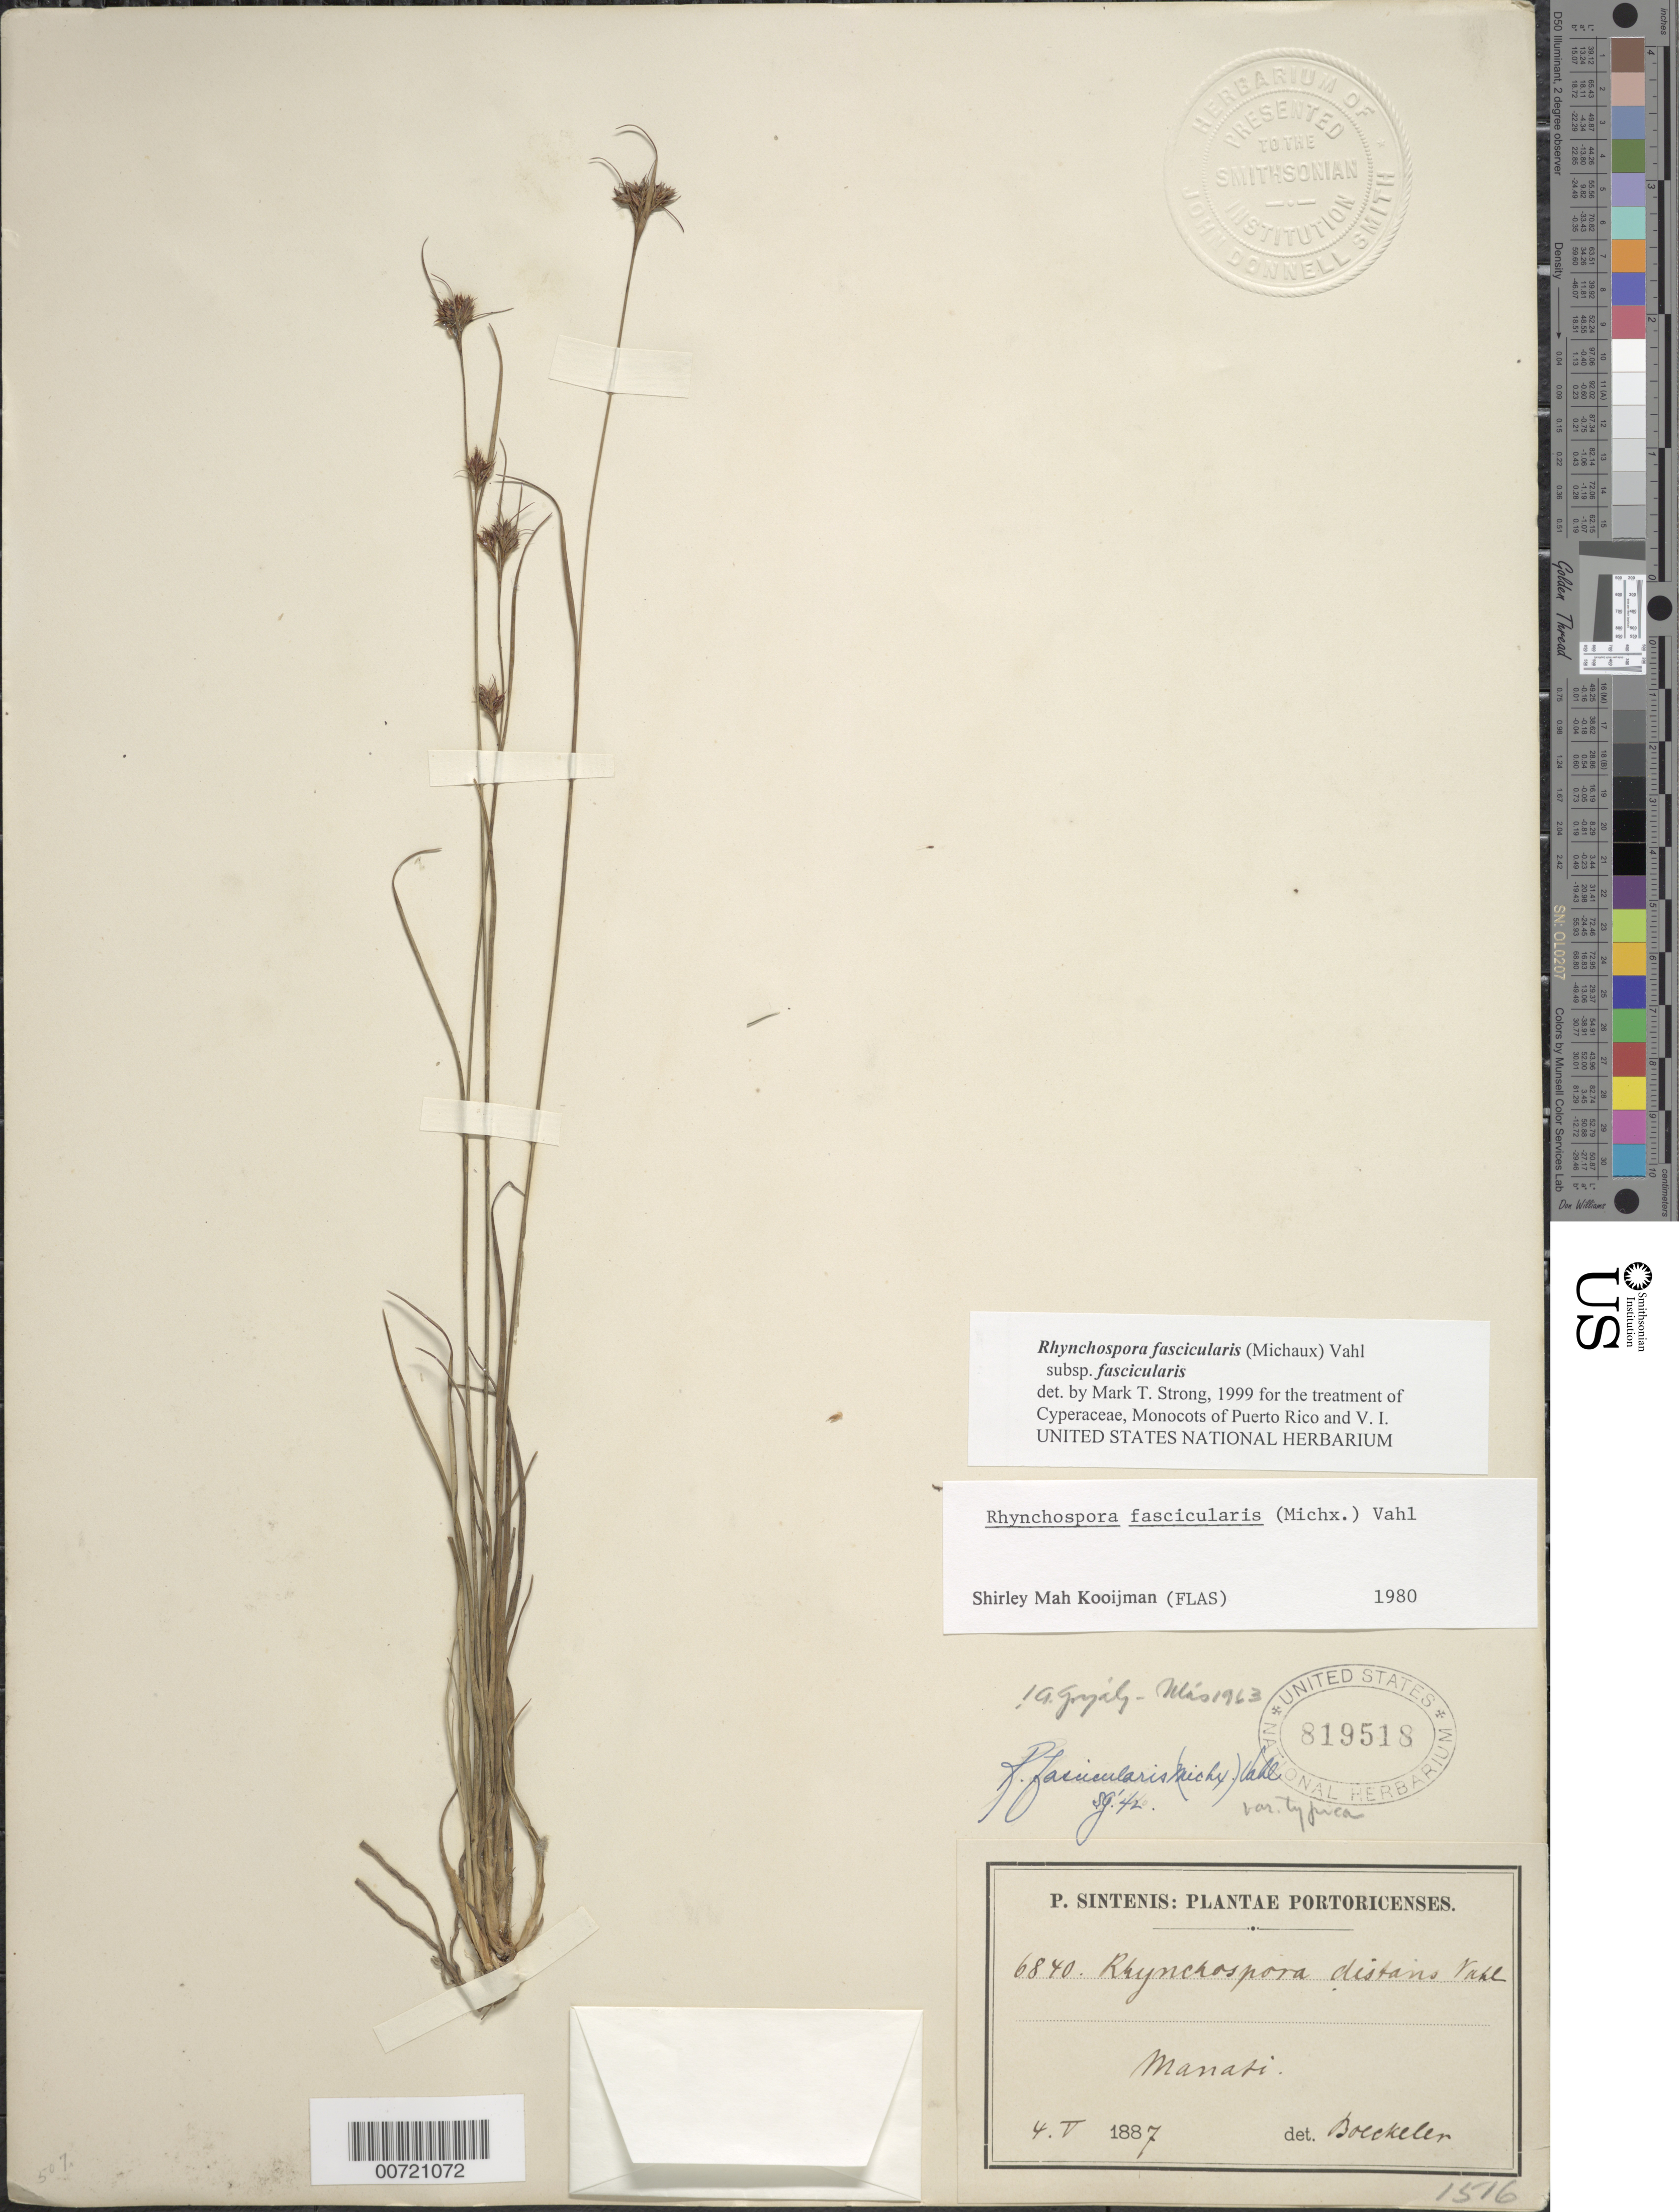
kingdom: Plantae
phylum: Tracheophyta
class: Liliopsida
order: Poales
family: Cyperaceae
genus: Rhynchospora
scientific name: Rhynchospora fascicularis subsp. fascicularis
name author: (Michx.) Vahl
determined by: Strong, M. T., (US), Smithsonian Institution - National Museum of Natural History (UNITED STATES)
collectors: P. Sintenis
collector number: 6840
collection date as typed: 05 May 1887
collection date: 1887-05-05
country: Puerto Rico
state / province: Manatí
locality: Manatí.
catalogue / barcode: US 819518